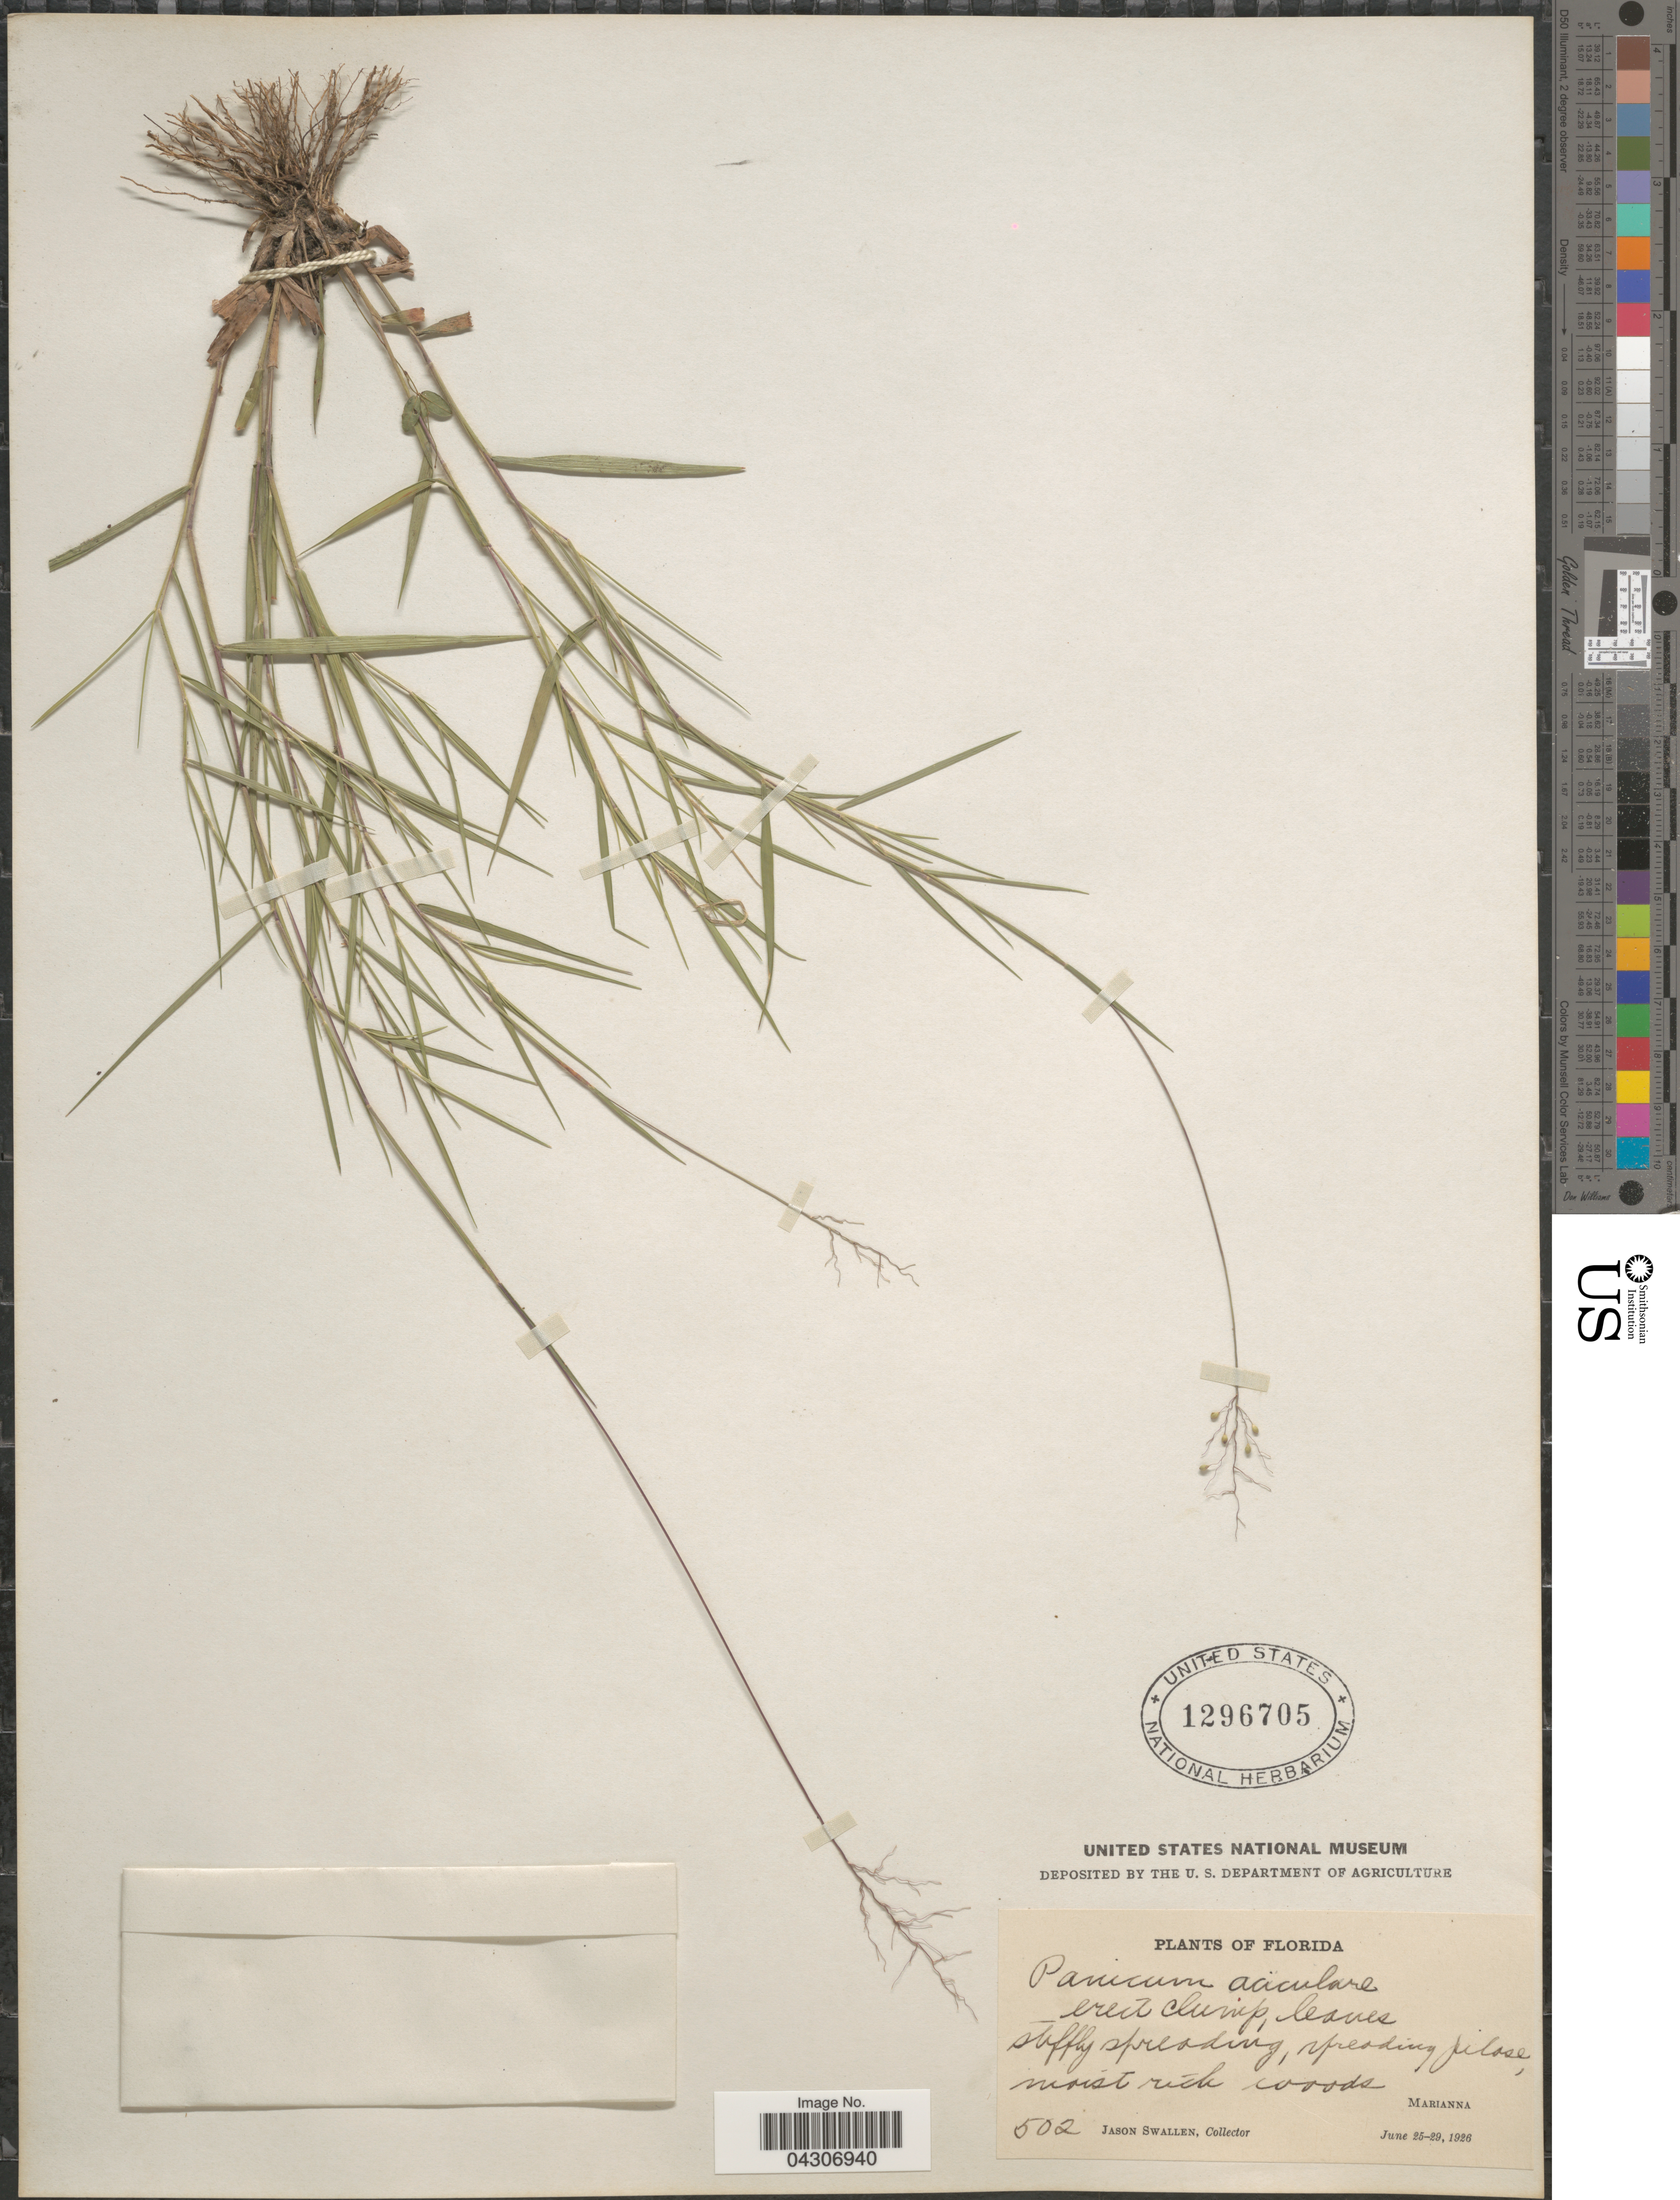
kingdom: Plantae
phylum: Tracheophyta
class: Liliopsida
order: Poales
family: Poaceae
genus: Dichanthelium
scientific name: Dichanthelium aciculare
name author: (Desv. ex Poir.) Gould & C.A. Clark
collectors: J. R. Swallen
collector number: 502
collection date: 1926-06-25/1926-06-29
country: United States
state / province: Florida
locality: Marianna.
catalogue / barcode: US 1296705